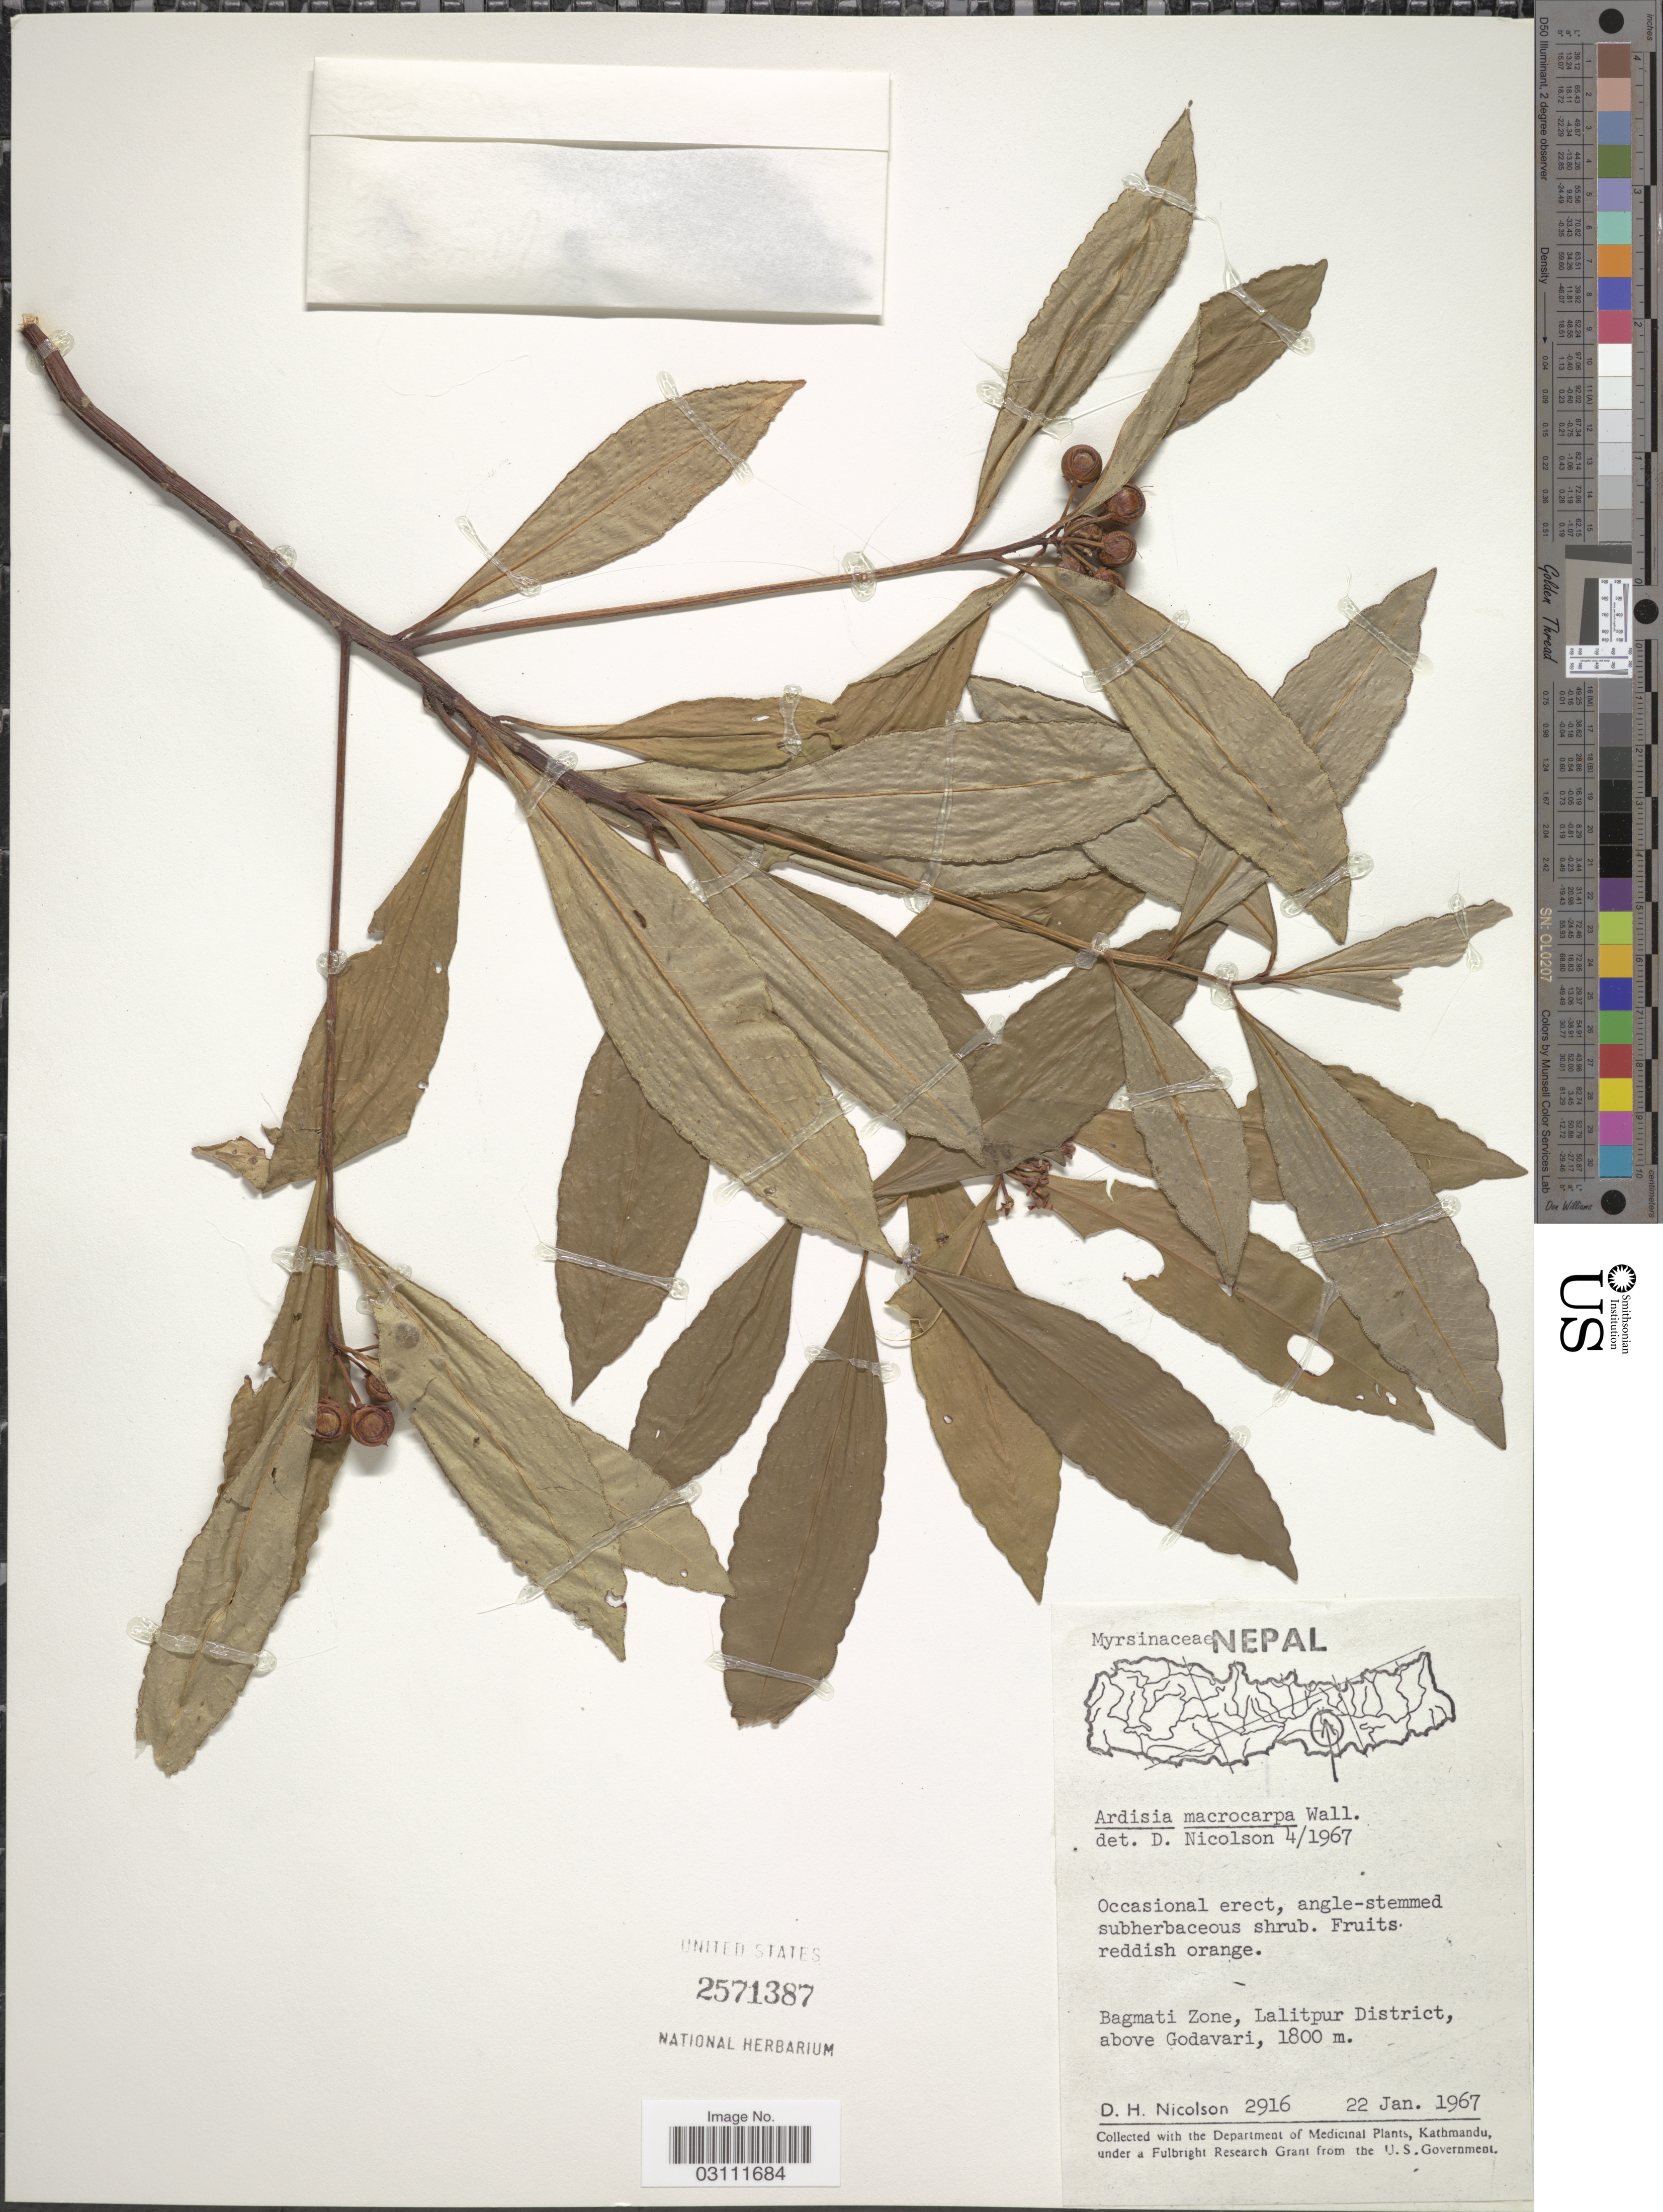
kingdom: Plantae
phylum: Tracheophyta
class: Magnoliopsida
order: Ericales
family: Primulaceae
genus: Ardisia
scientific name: Ardisia macrocarpa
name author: Wall.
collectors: D. H. Nicolson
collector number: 2916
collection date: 1967-01-22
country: Nepal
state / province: Bagmati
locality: Bagmati Zone, Lalitpur District, above Godavari.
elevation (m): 1800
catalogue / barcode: US 2571387